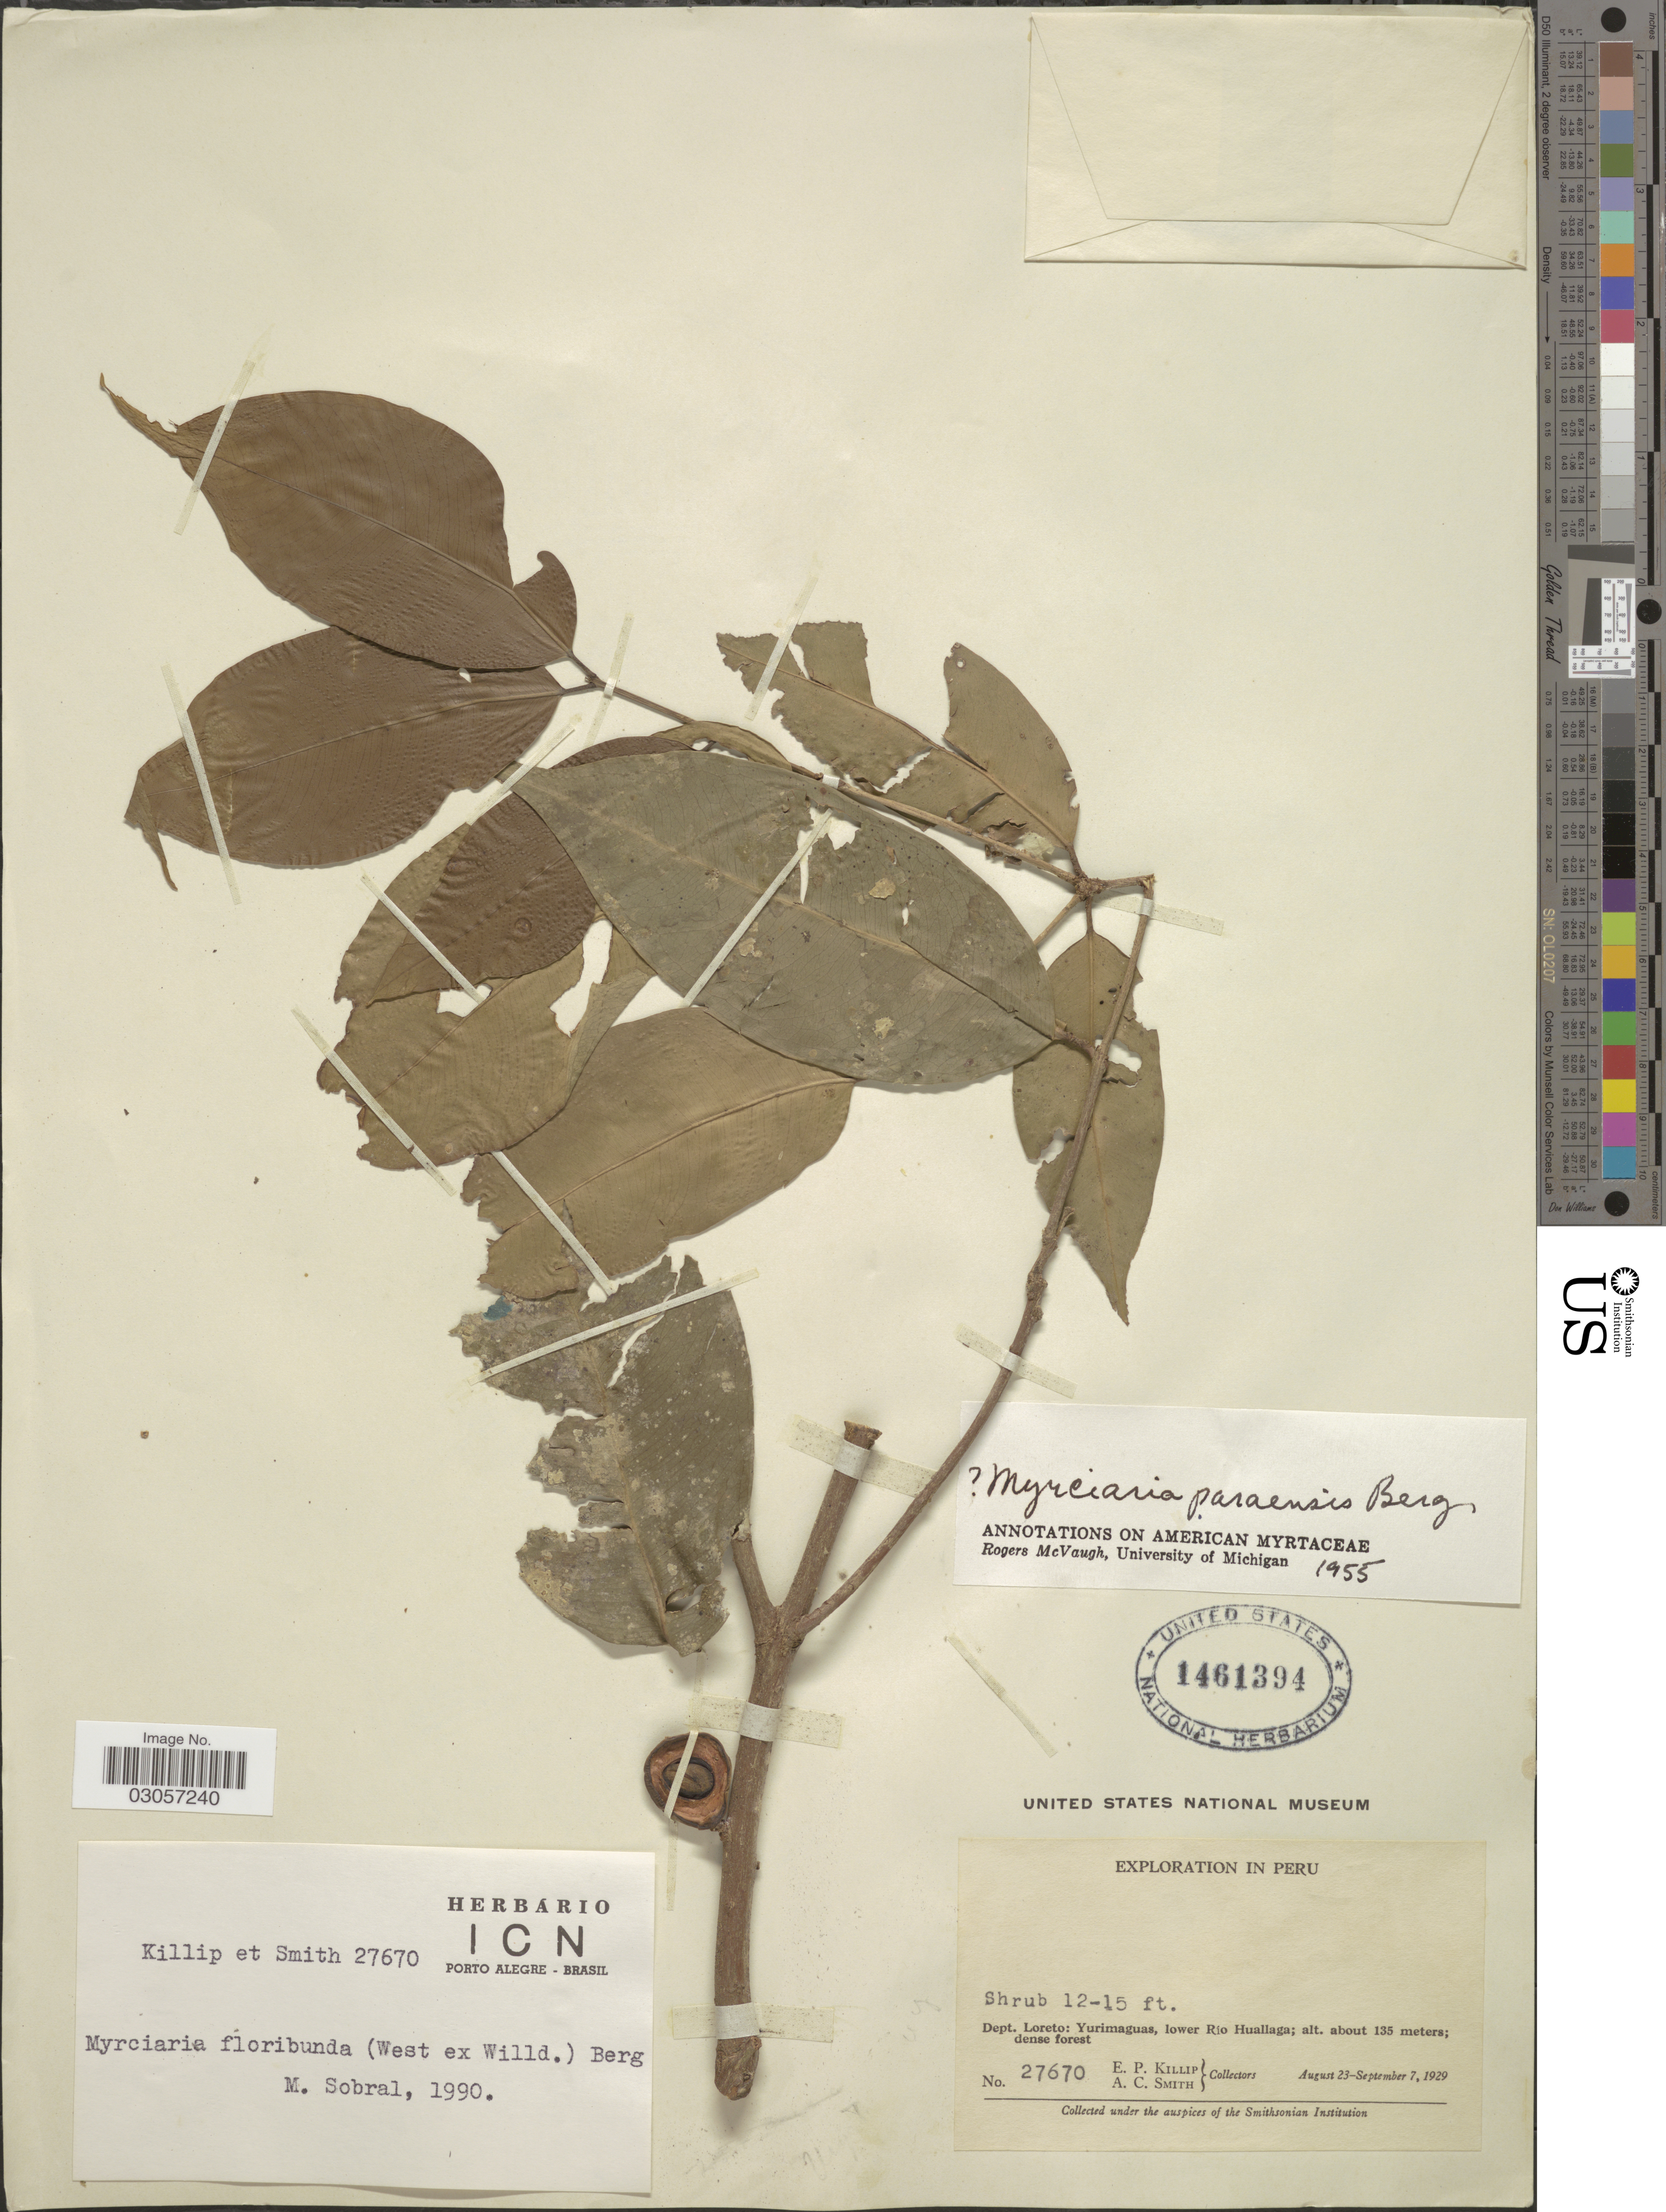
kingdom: Plantae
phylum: Tracheophyta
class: Magnoliopsida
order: Myrtales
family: Myrtaceae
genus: Myrciaria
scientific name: Myrciaria floribunda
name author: (H. West ex Willd.) O. Berg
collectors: E. P. Killip & A. C. Smith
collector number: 27670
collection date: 1929-08-23/1929-09-07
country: Peru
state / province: Loreto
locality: Dept. Loreto: Yurimaguas, lower Rio Huallaga.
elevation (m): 135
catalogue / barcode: US 1461394